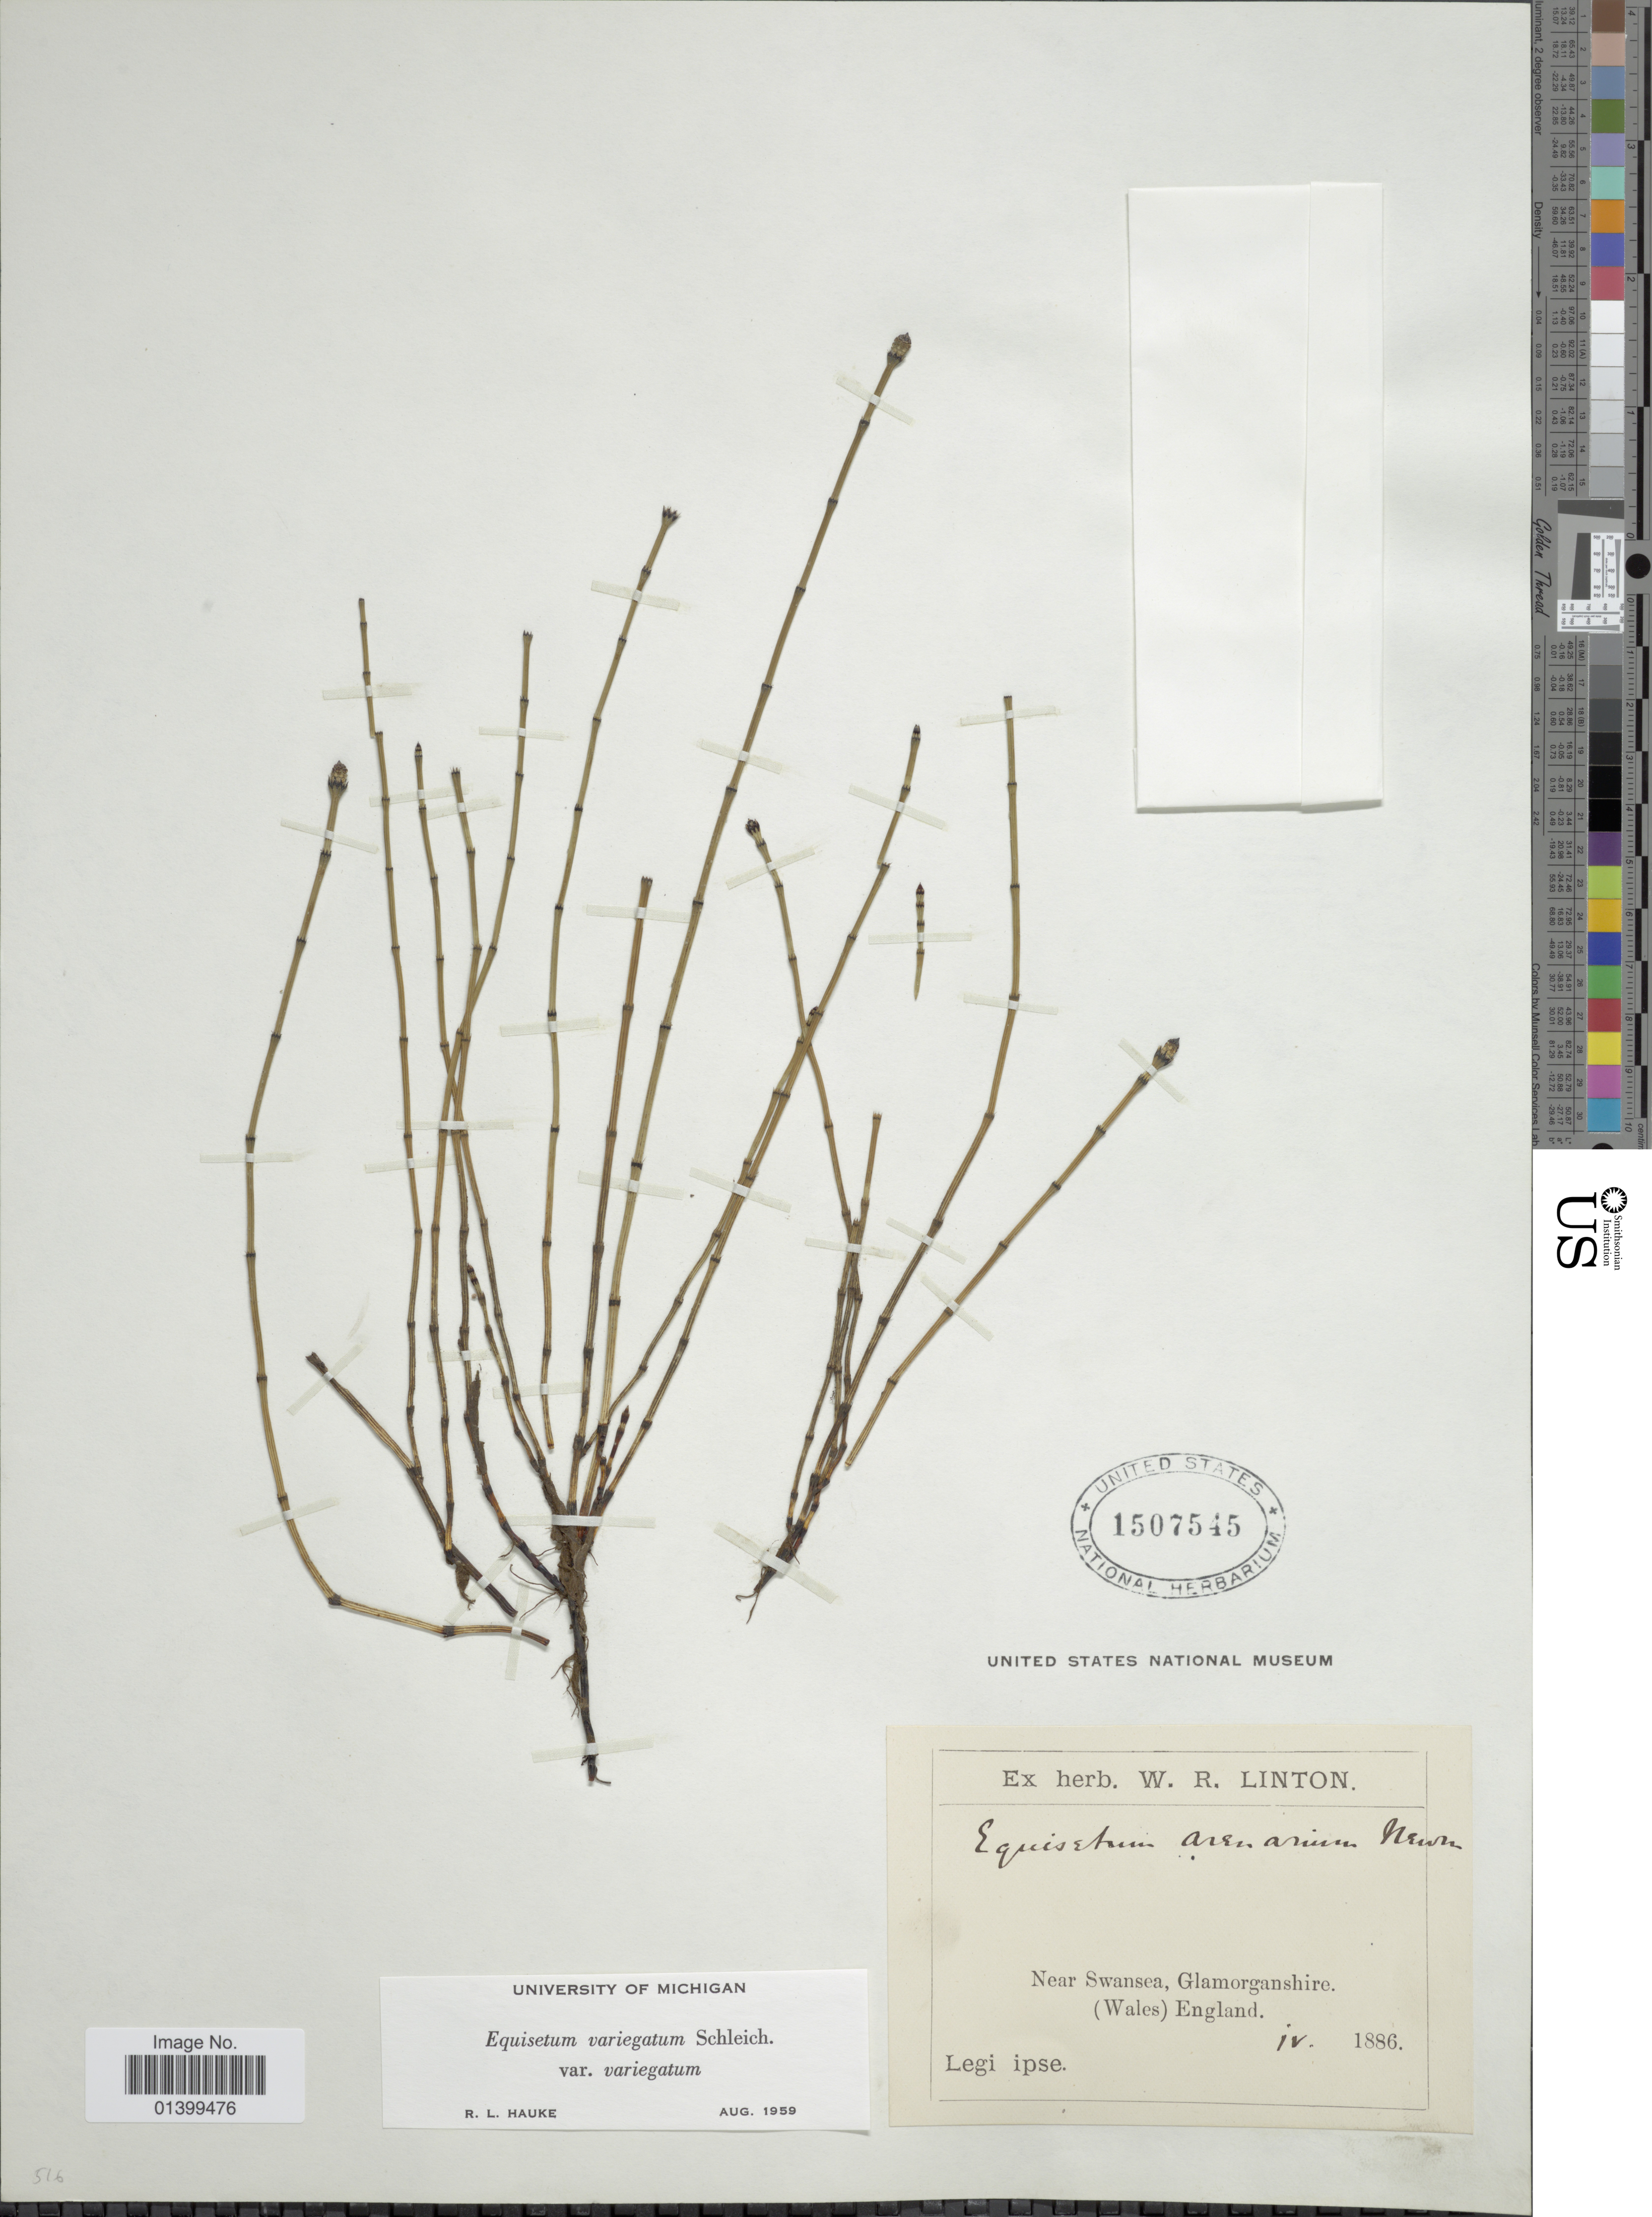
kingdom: Plantae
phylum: Tracheophyta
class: Polypodiopsida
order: Equisetales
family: Equisetaceae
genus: Equisetum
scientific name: Equisetum variegatum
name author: Schleich. ex F. Weber & D. Mohr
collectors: -. Ipse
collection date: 1886-04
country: United Kingdom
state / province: England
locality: Near Swansea, Glamorganshire, (Wales) England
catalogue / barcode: US 1507545